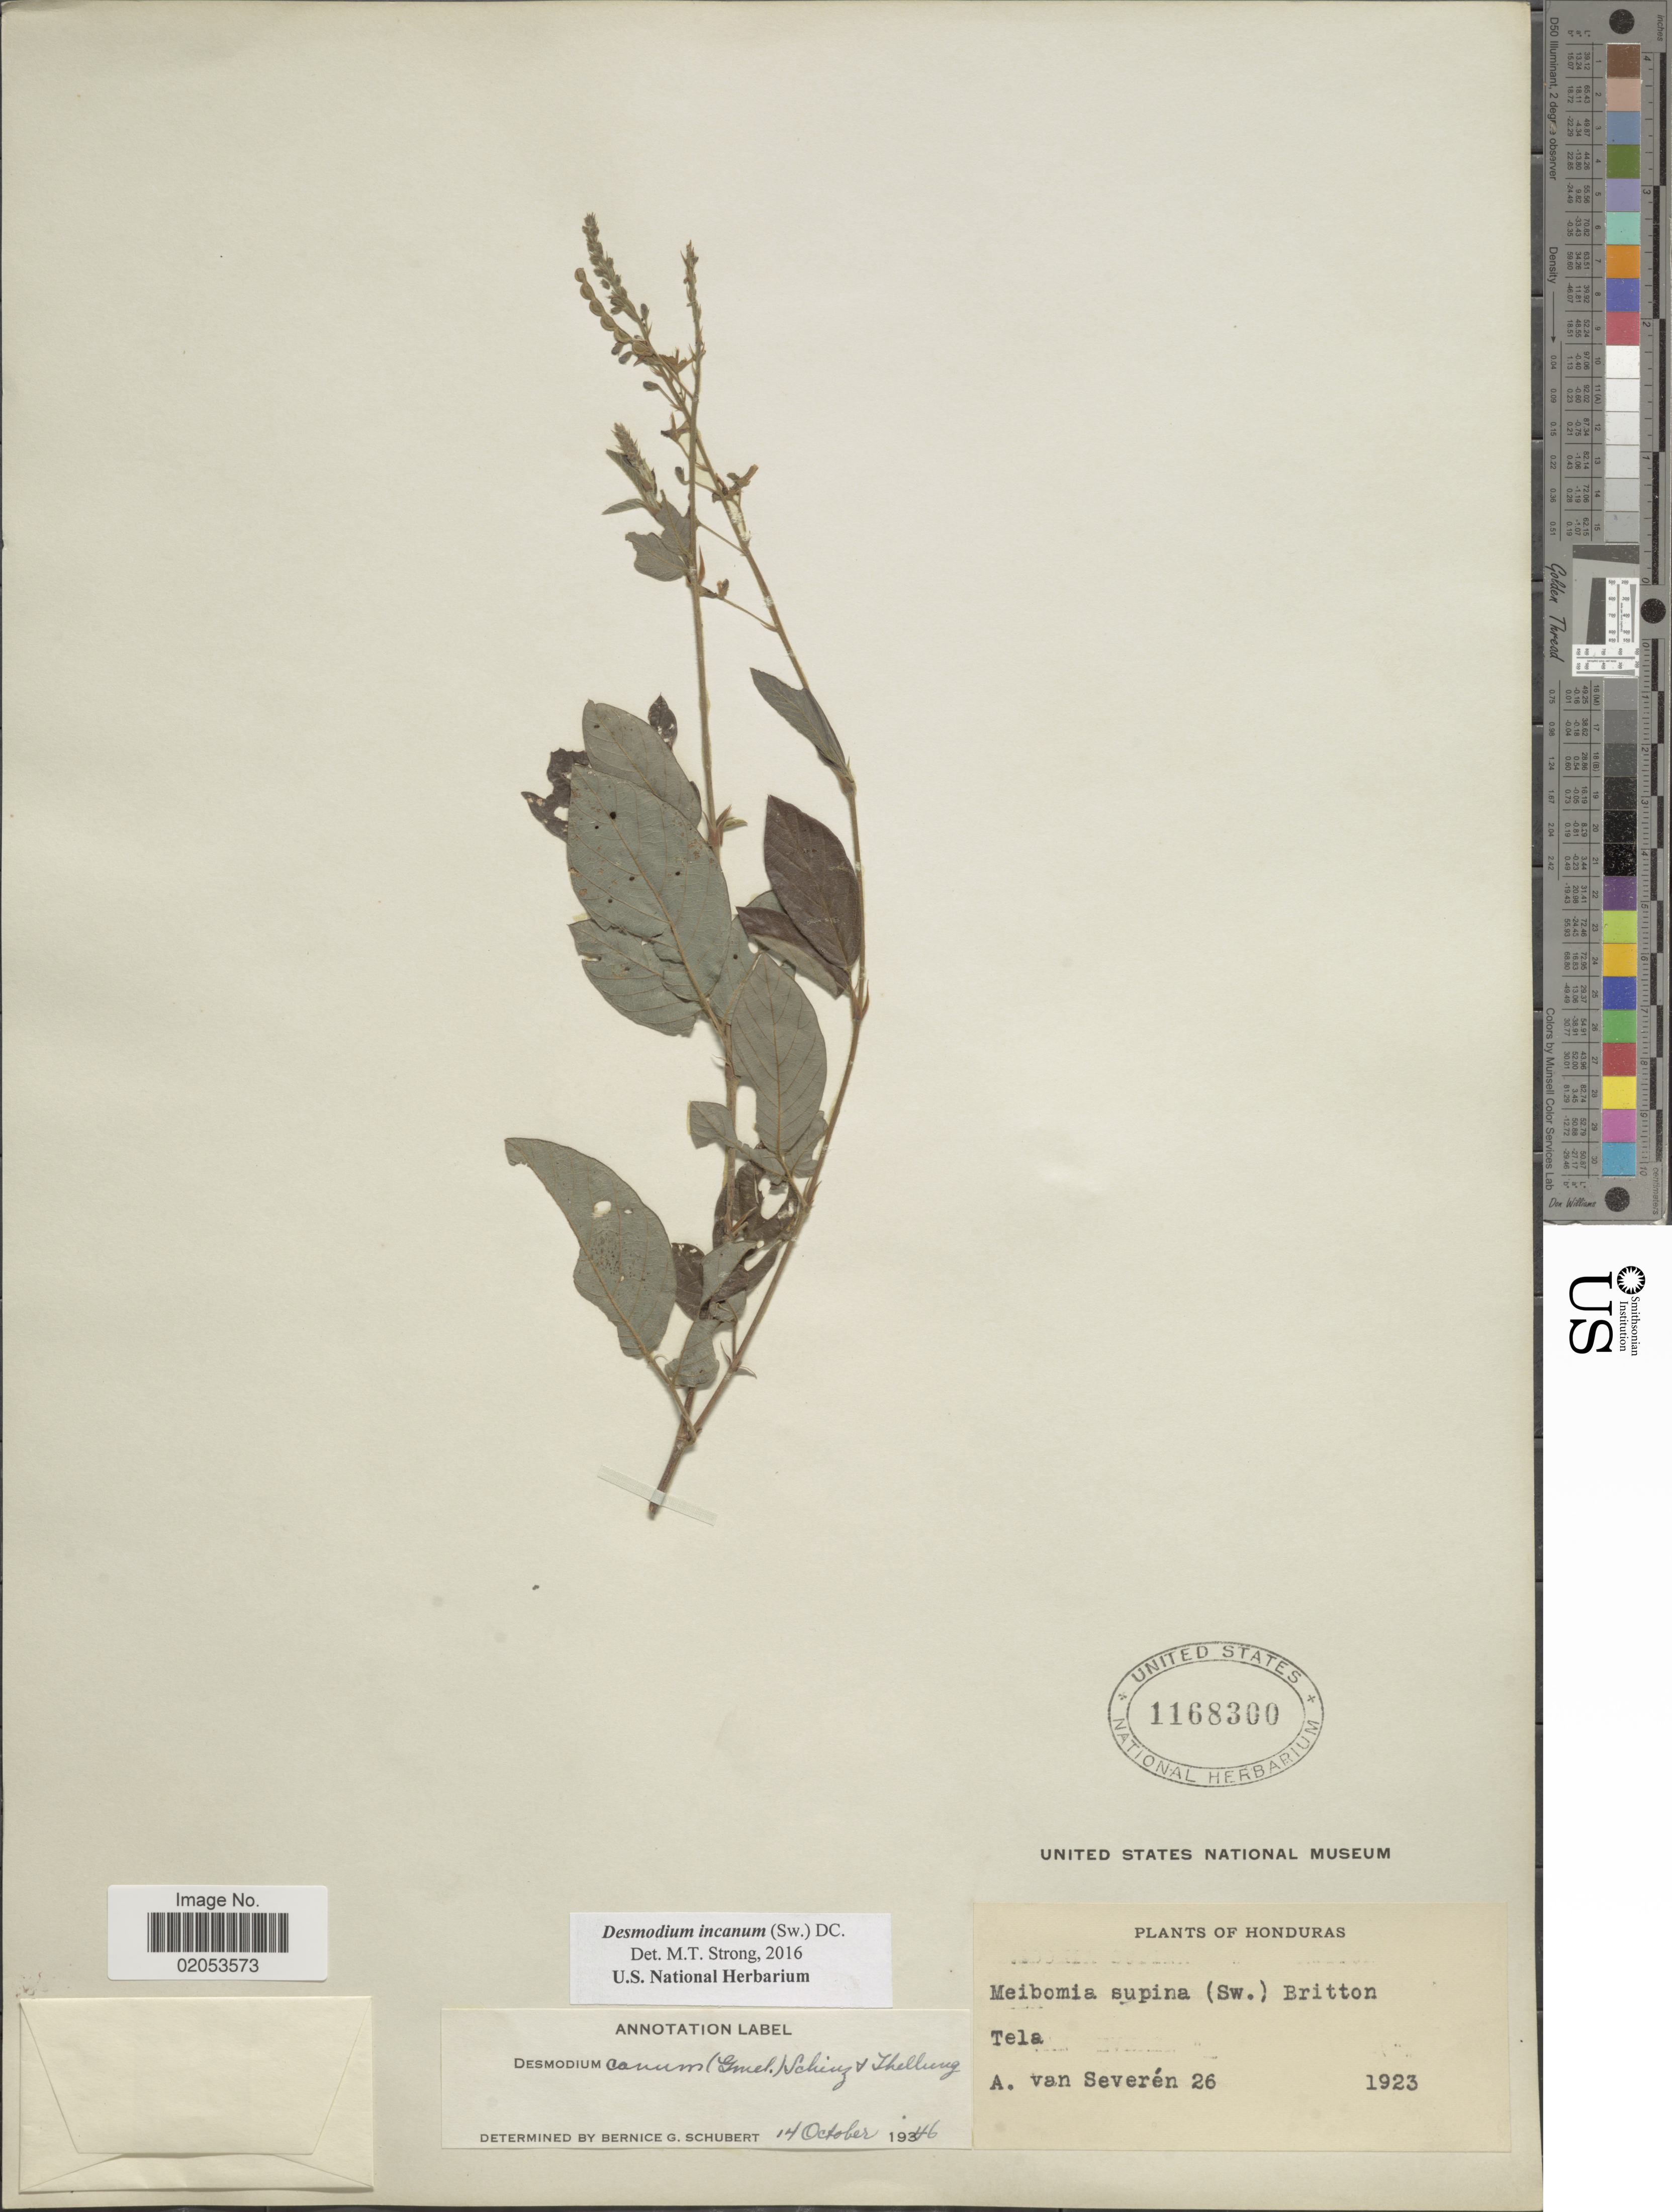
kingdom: Plantae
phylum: Tracheophyta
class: Magnoliopsida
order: Fabales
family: Fabaceae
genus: Desmodium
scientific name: Desmodium incanum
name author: (Sw.) DC.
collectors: A. Van Severen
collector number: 26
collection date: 1923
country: Honduras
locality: Tela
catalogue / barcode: US 1168300